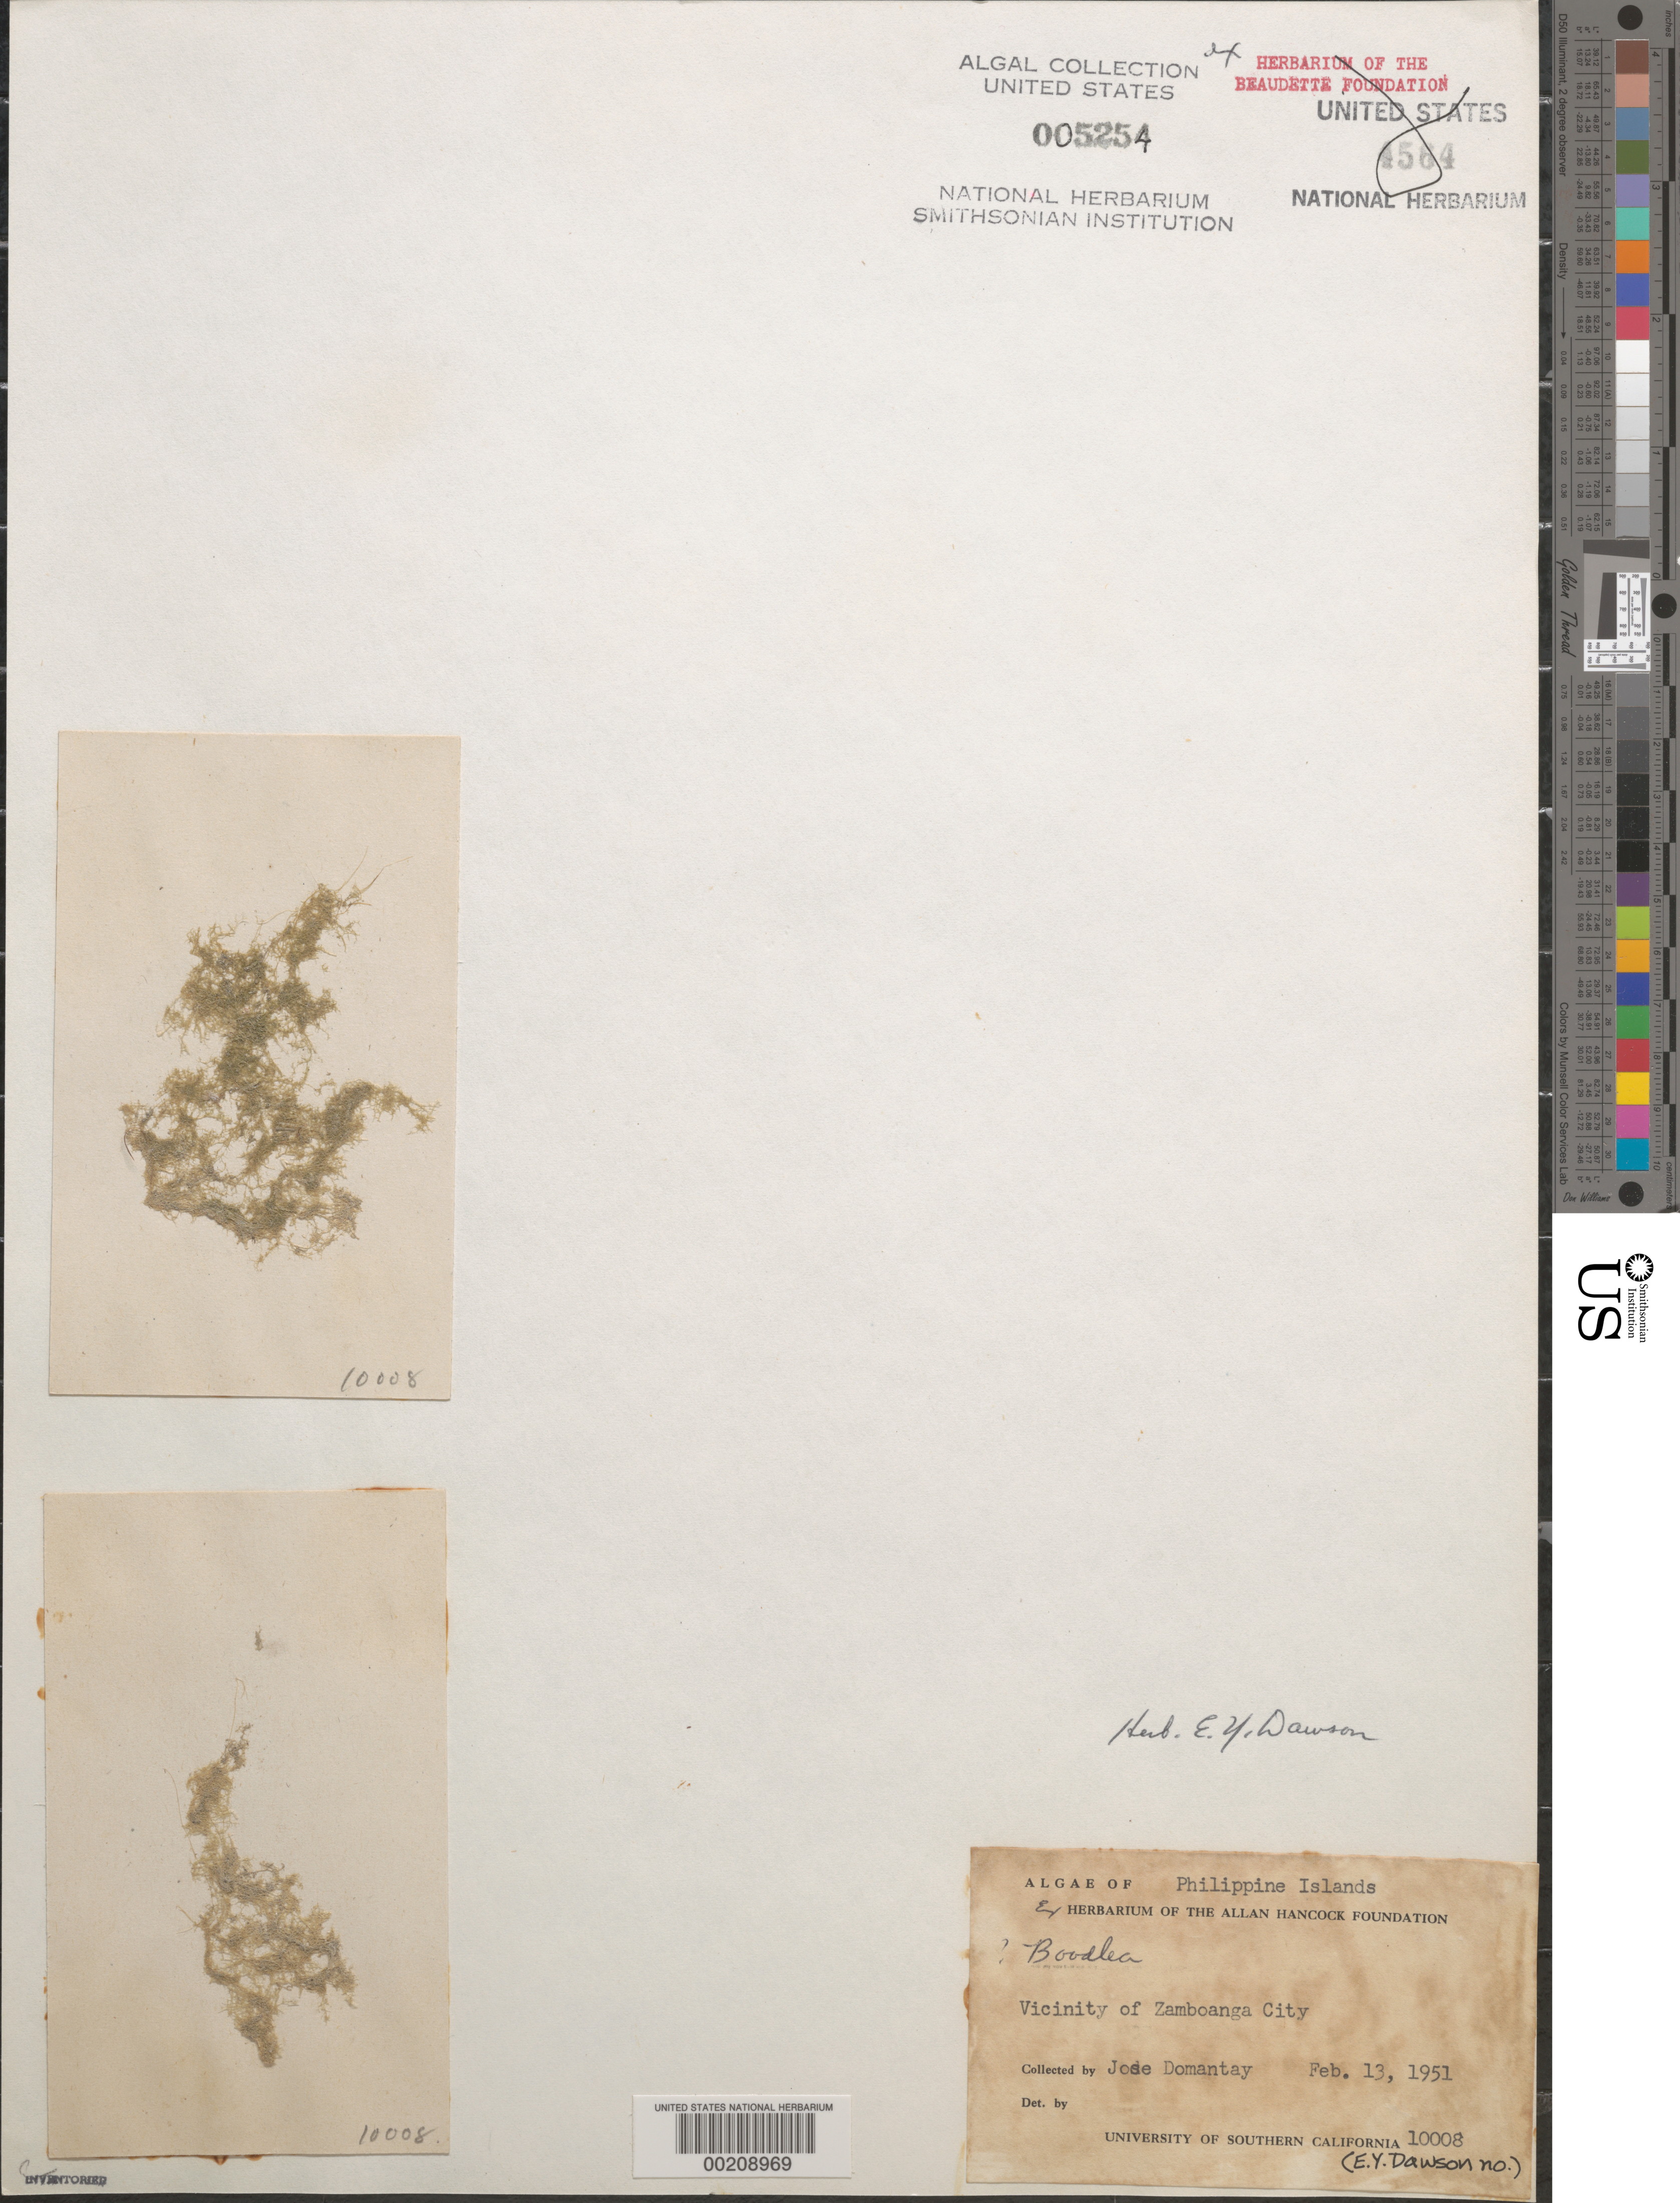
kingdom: Plantae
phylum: Chlorophyta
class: Ulvophyceae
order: Siphonocladales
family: Boodleaceae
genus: Boodlea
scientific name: Boodlea sp.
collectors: J. Domantay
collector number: EYD 10008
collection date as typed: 13 Feb 1951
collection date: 1951-02-13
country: Philippines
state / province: Zamboanga Peninsula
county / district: Zamboanga del Sur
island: Mindanao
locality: City of Zamboanga area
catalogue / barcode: US 5254